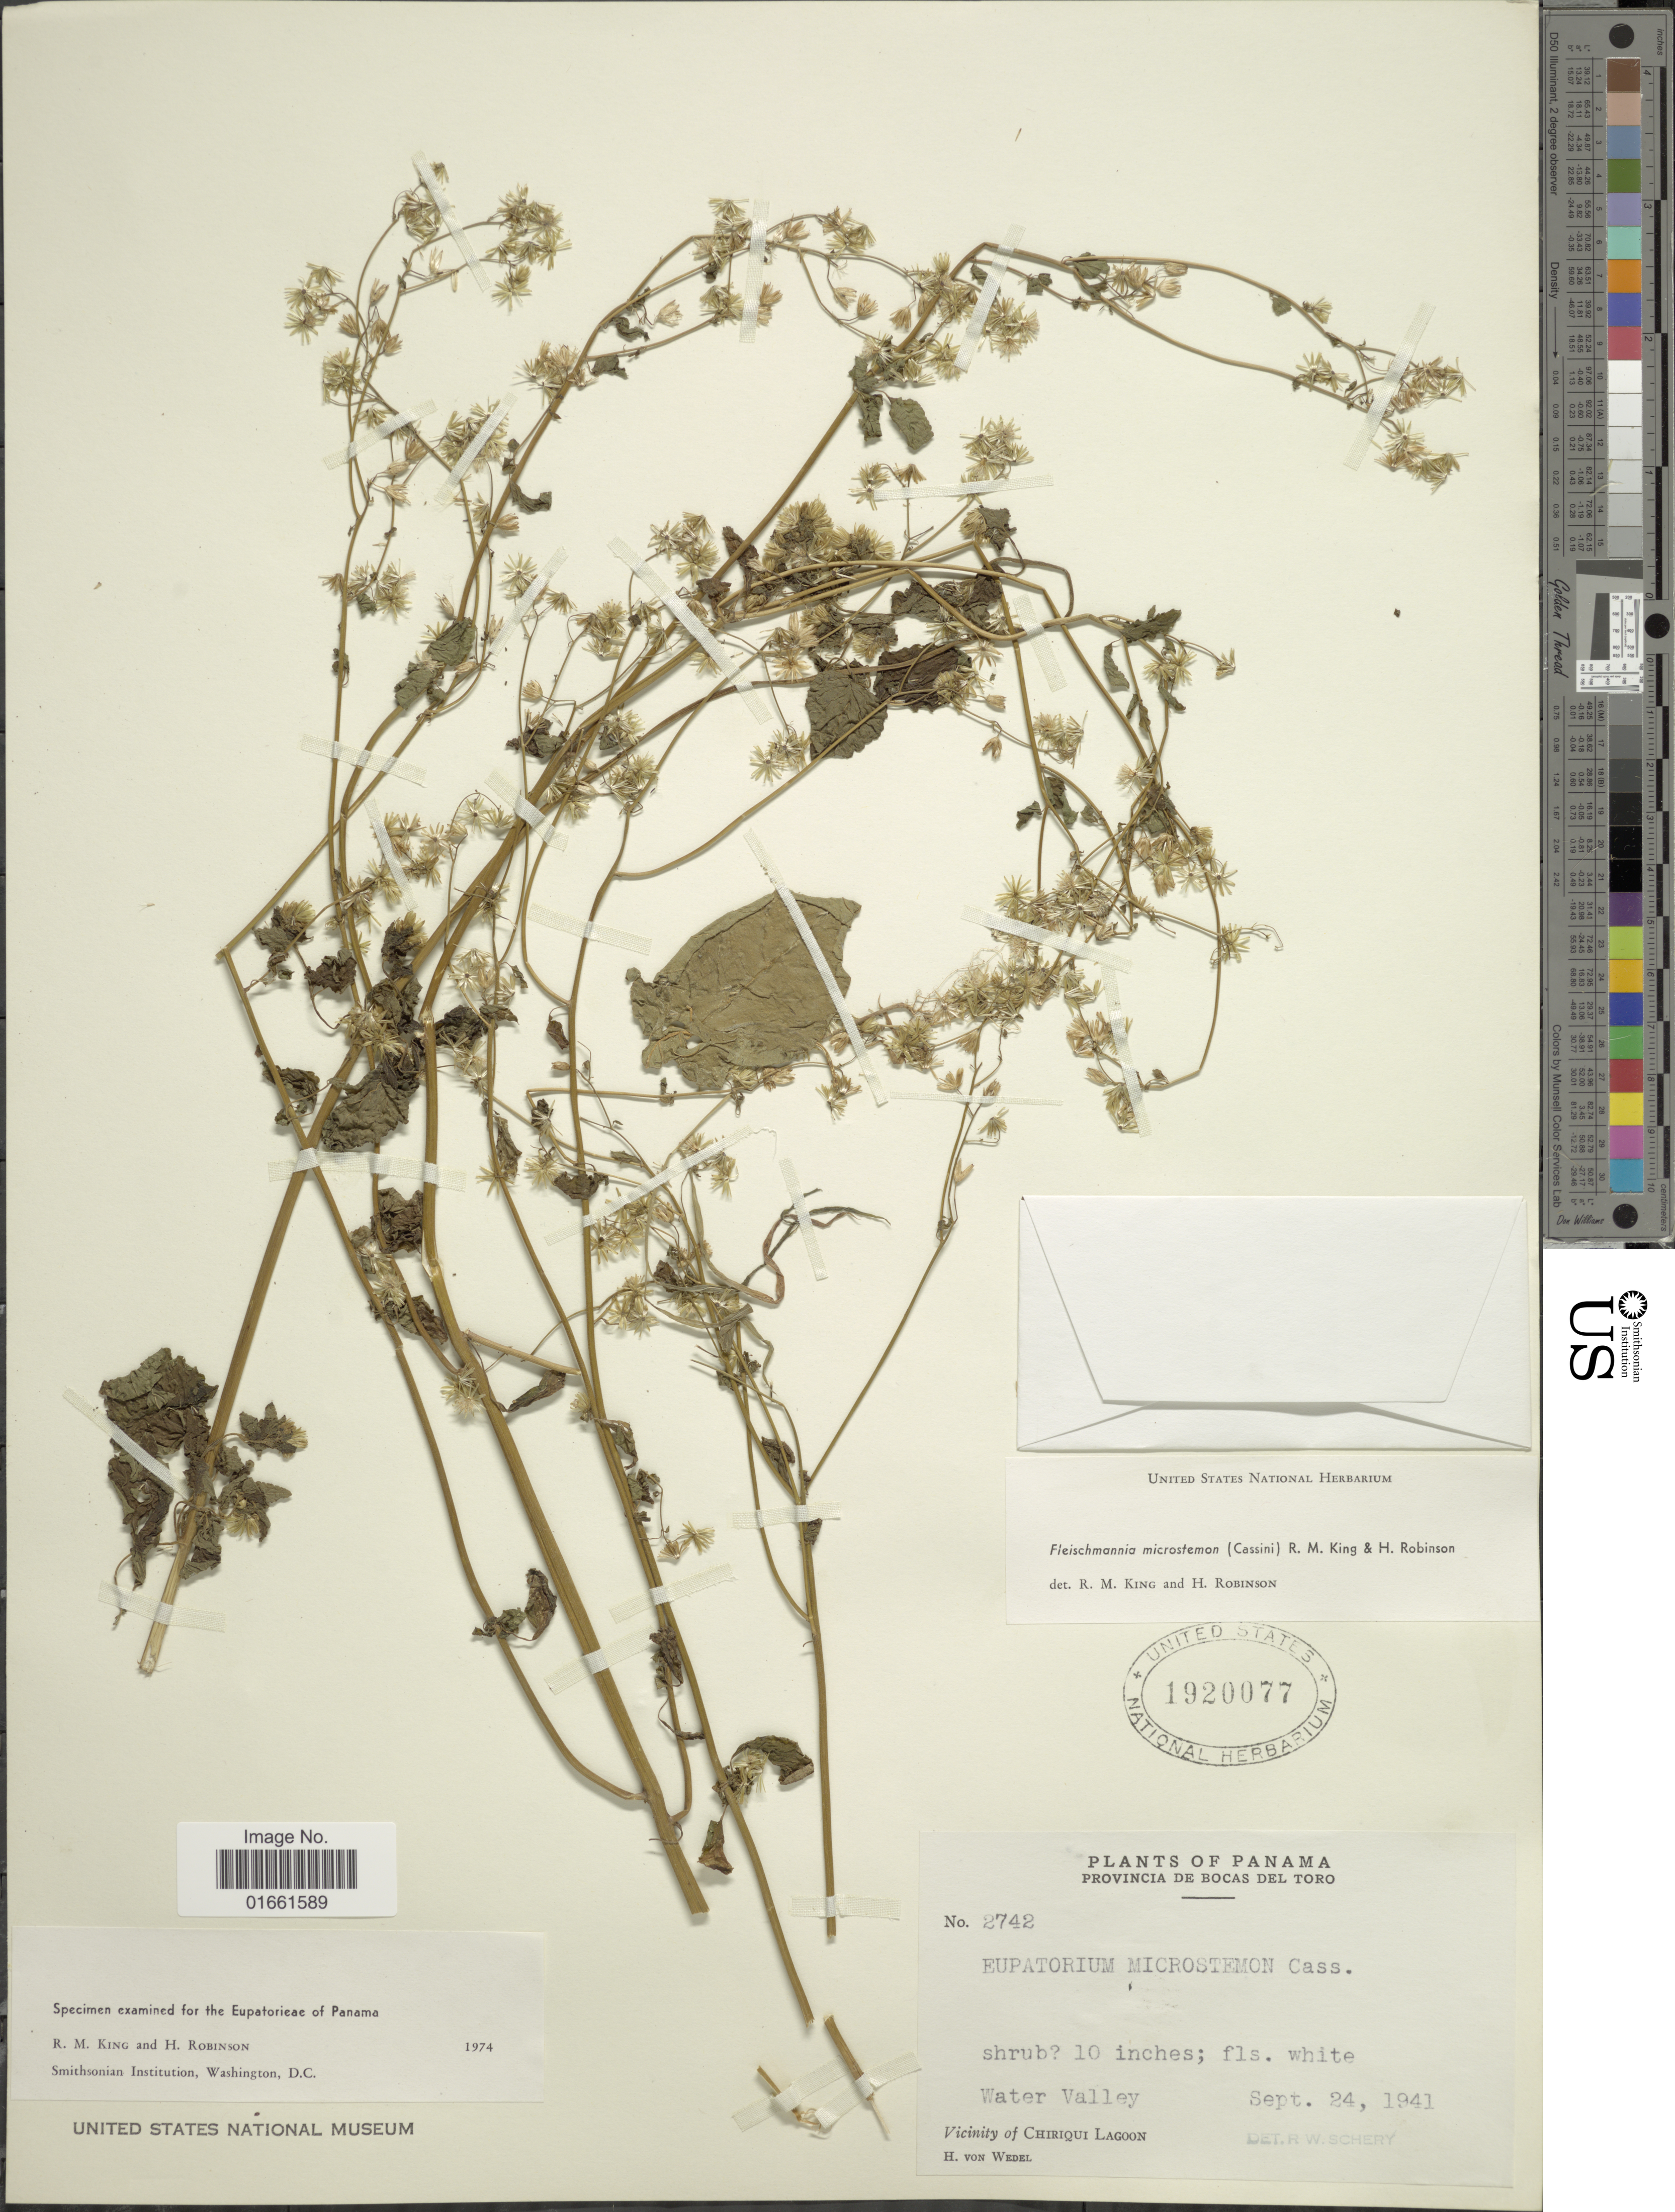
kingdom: Plantae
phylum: Tracheophyta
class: Magnoliopsida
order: Asterales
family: Asteraceae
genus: Fleischmannia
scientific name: Fleischmannia microstemon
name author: (Cass.) R.M. King & H. Rob.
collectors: H. von Wedel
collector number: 2742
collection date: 1941-09-24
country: Panama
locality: Provincia de bocas del Toro, Water valley, Vicinity of Chiriqui Lagoon.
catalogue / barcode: US 1920077